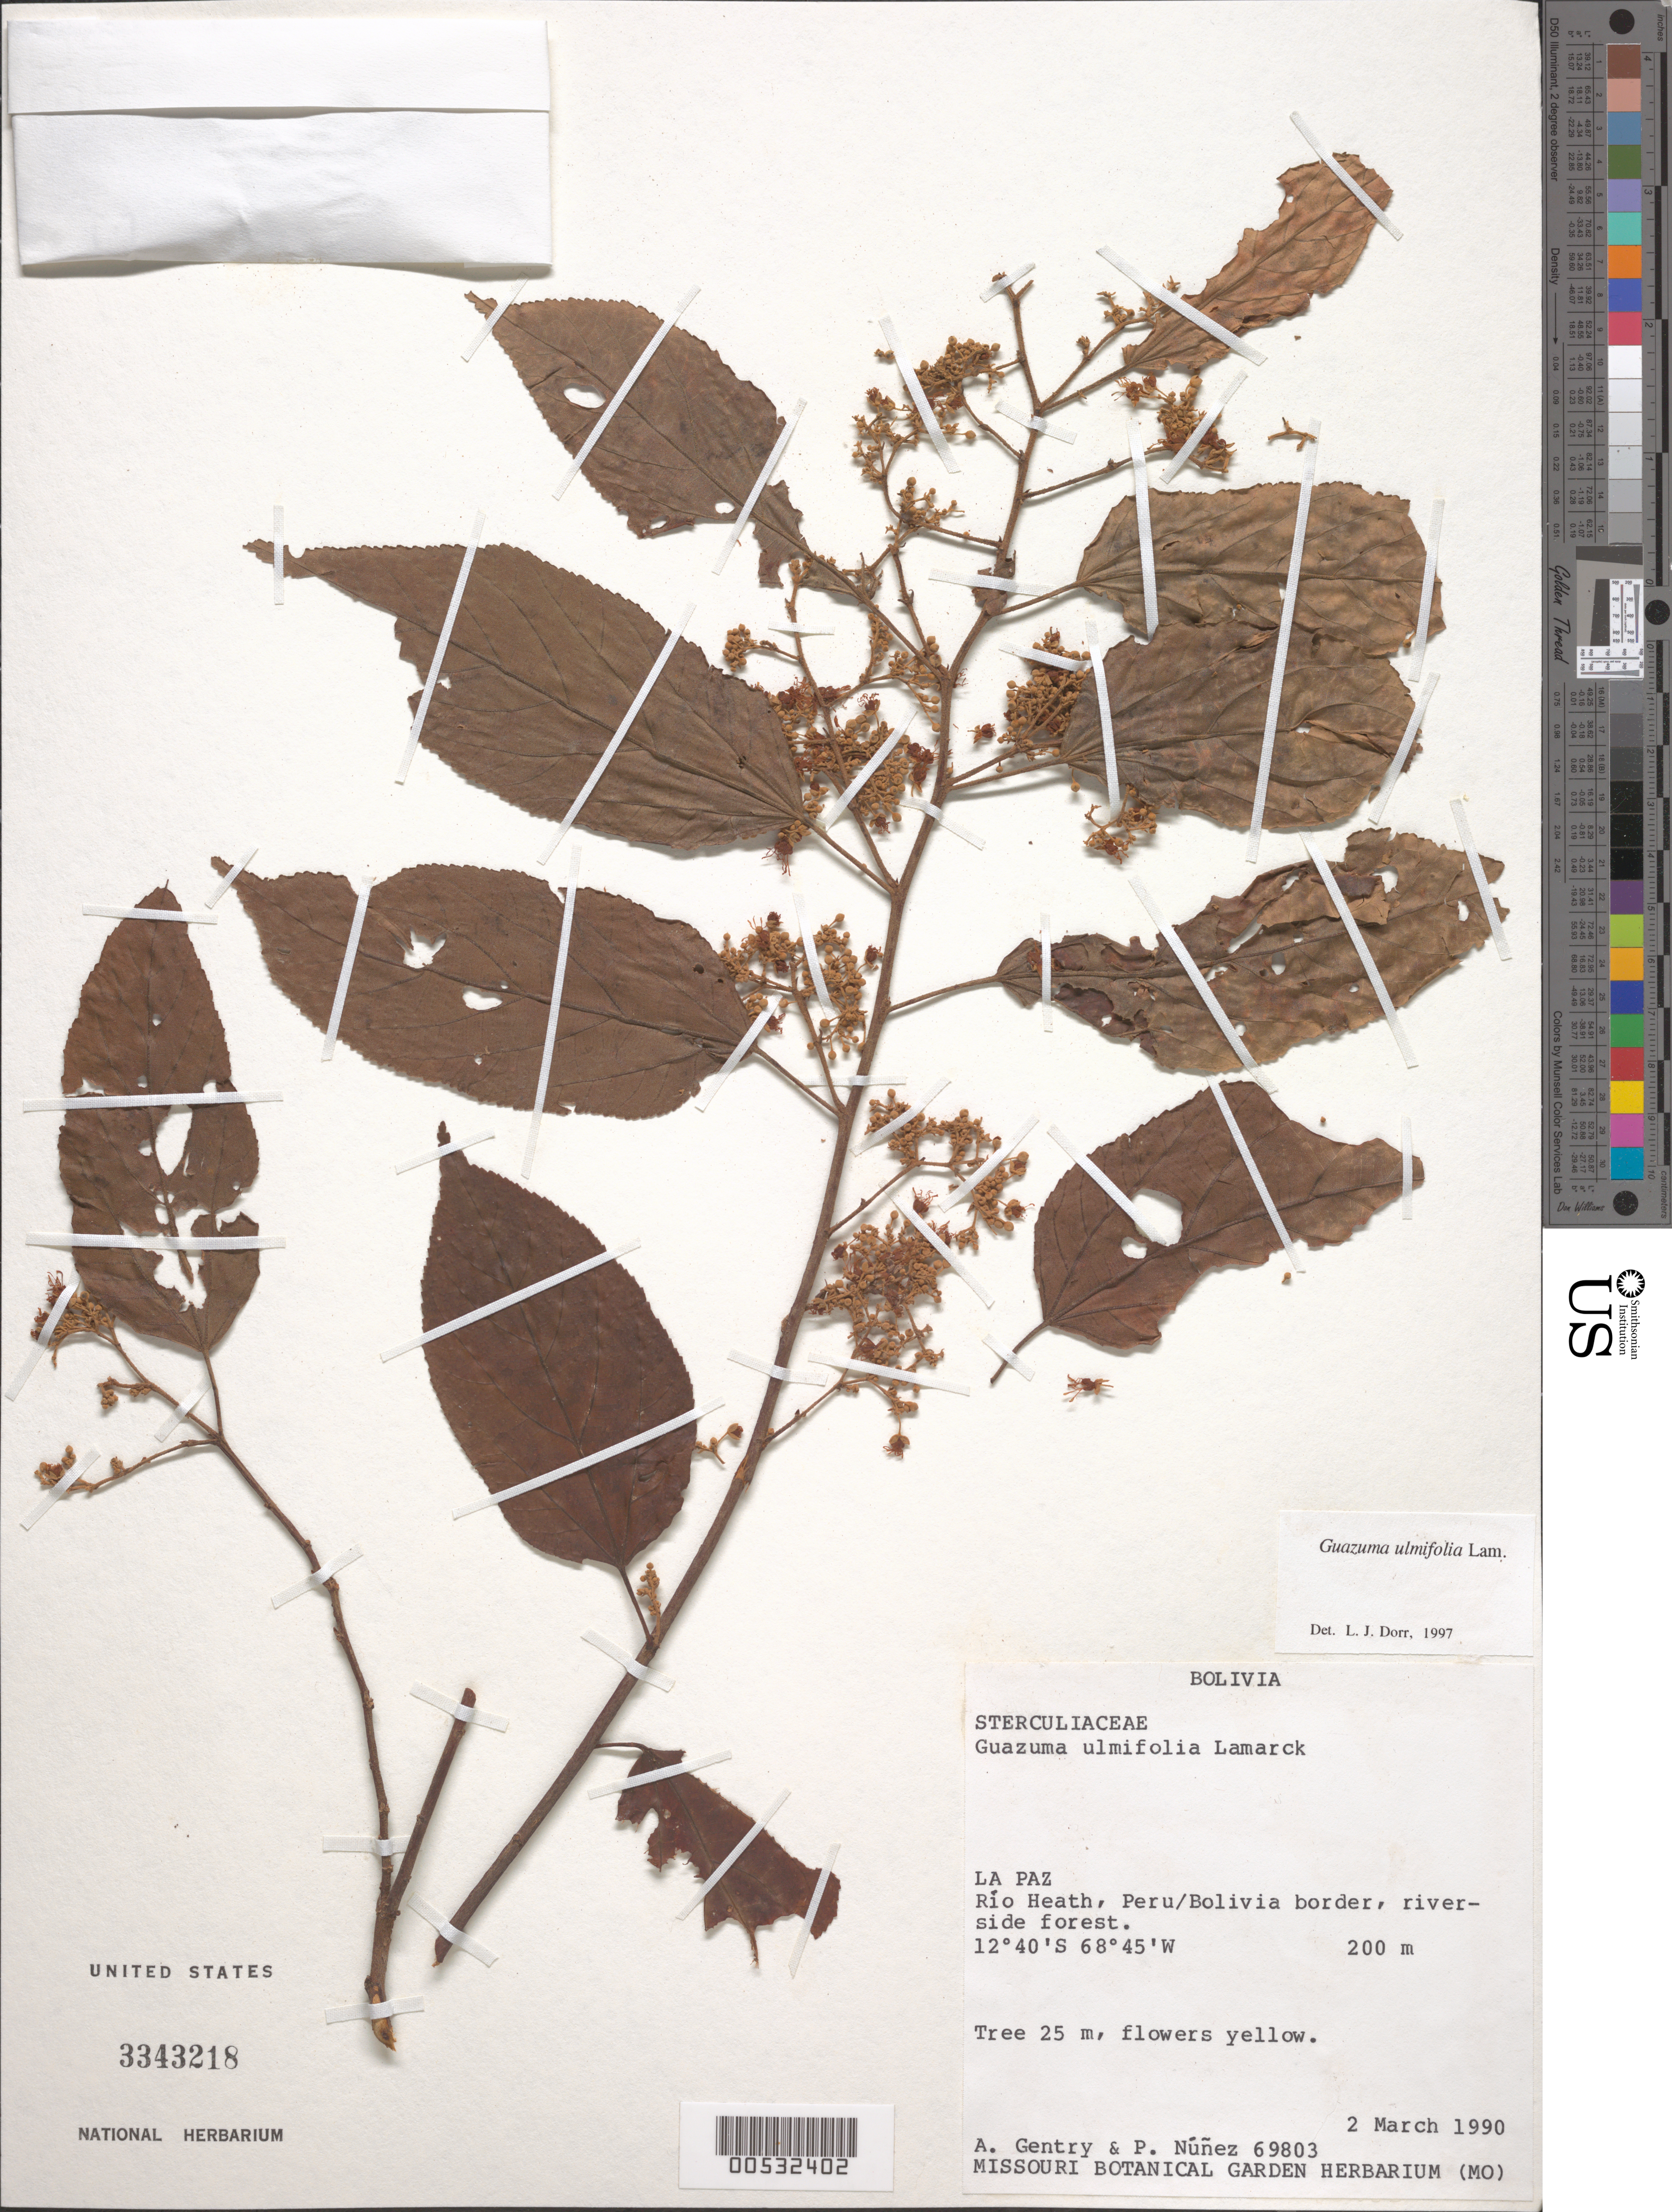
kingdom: Plantae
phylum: Tracheophyta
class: Magnoliopsida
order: Malvales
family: Malvaceae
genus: Guazuma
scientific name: Guazuma ulmifolia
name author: Lam.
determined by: Dorr, L. J., (BOT), Smithsonian Institution - National Museum of Natural History (UNITED STATES)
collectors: A. H. Gentry & P. Nuñez V.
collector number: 69803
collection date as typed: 02 Mar 1990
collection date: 1990-03-02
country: Bolivia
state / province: La Paz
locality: Río Heath, Peru/Bolivia border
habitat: riverside forest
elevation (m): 200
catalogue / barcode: US 3343218